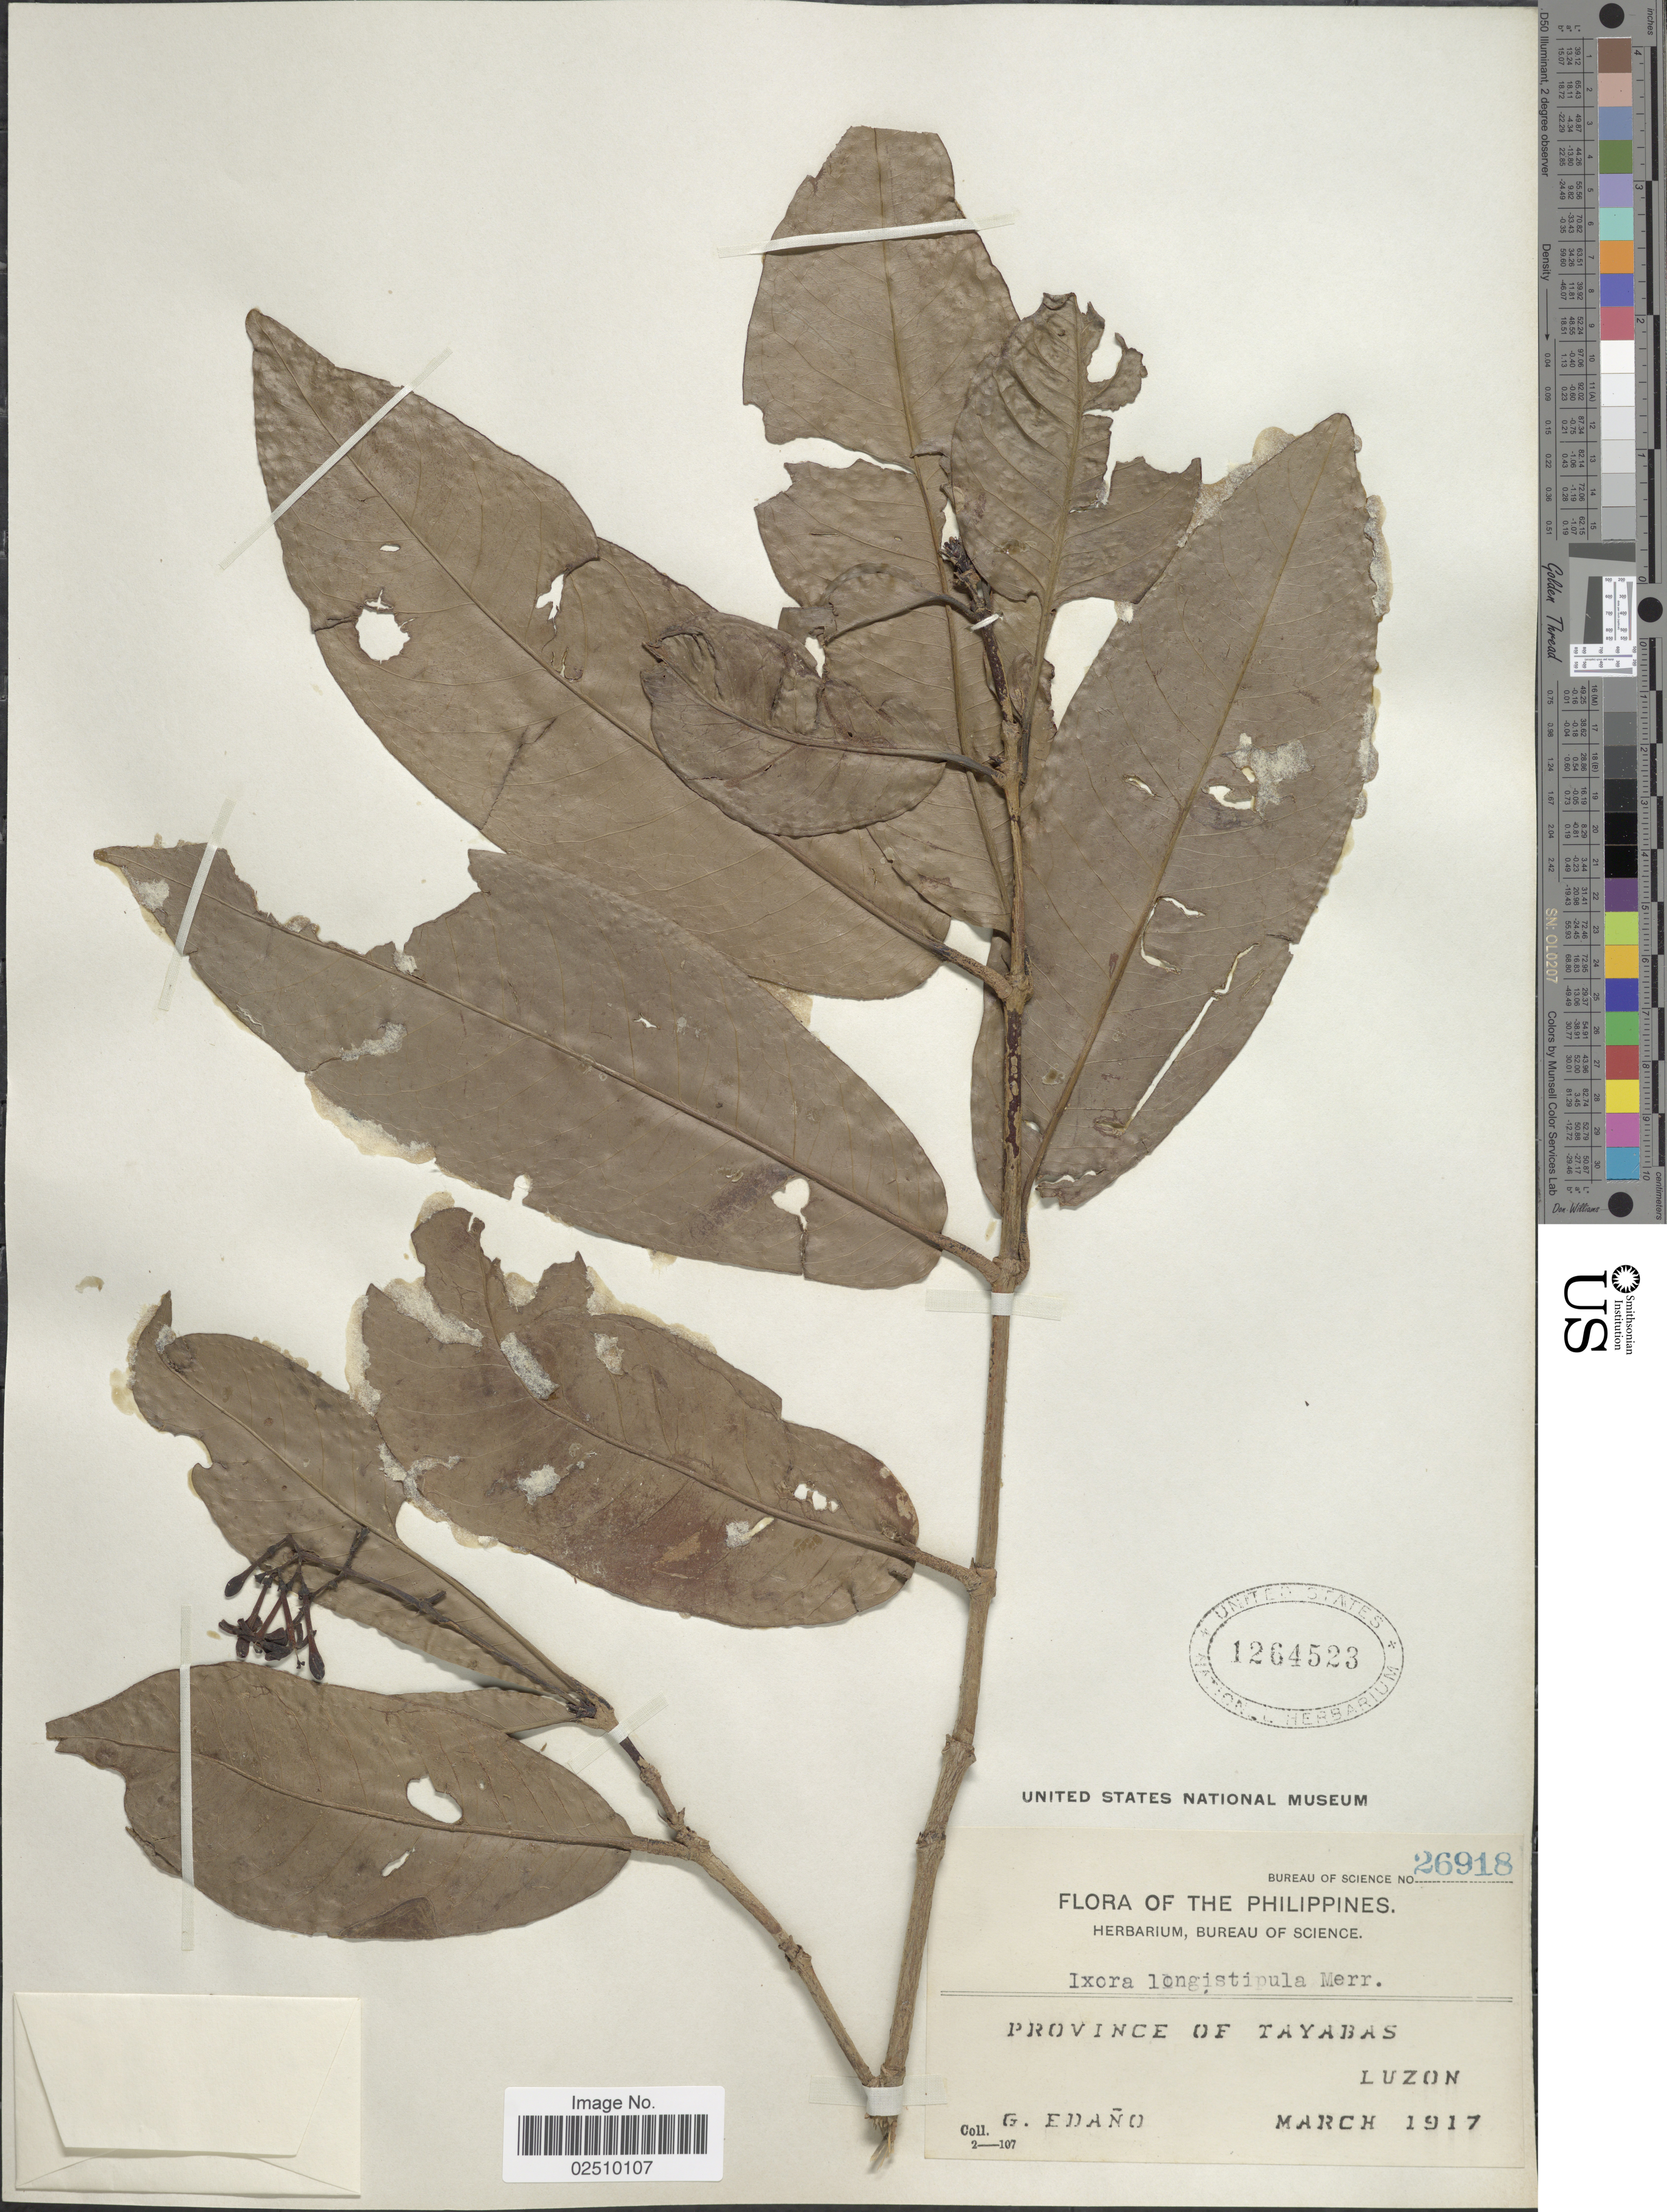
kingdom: Plantae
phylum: Tracheophyta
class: Magnoliopsida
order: Gentianales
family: Rubiaceae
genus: Ixora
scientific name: Ixora longistipula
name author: Merr.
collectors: G. Edaño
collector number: Bureau of Science 26918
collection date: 1917-03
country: Philippines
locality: Province of Tayabas, Luzon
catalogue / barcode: US 1264523